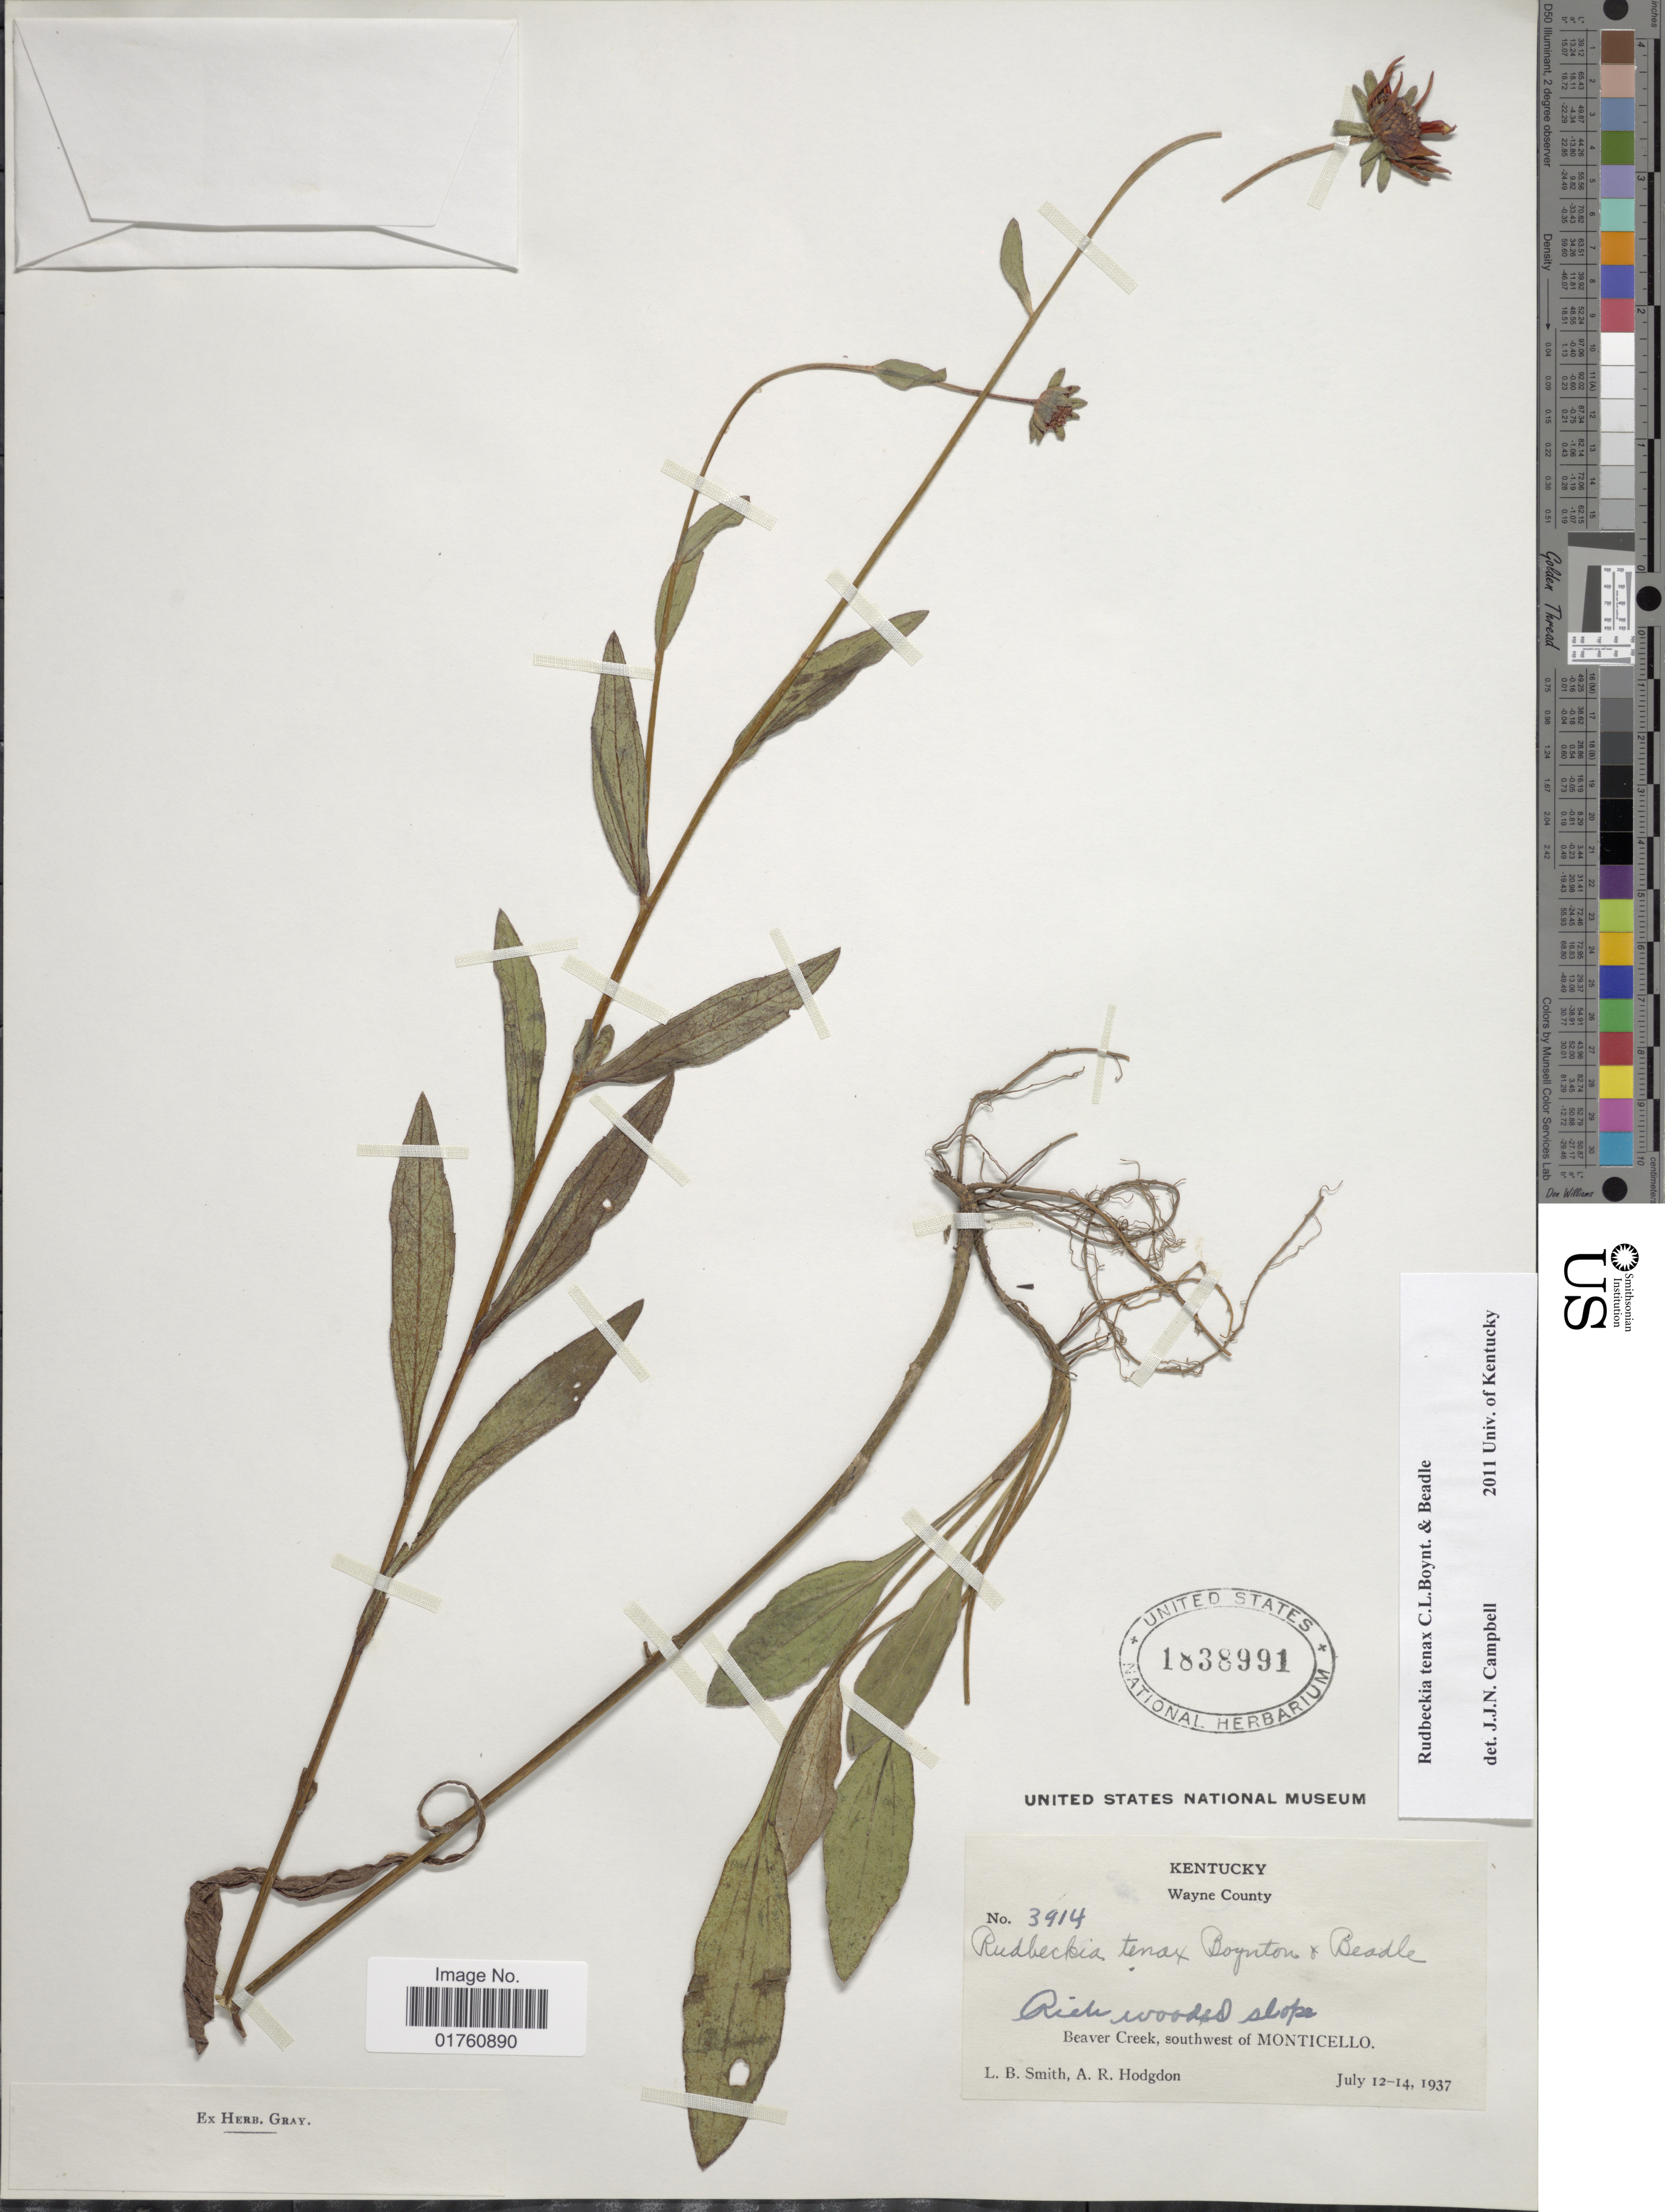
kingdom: Plantae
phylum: Tracheophyta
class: Magnoliopsida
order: Asterales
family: Asteraceae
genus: Rudbeckia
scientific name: Rudbeckia tenax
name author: C.L. Boynton & Beadle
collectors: L. Smith & A. R. Hodgdon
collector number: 3914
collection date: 1937-07-12/1937-07-14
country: United States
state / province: Kentucky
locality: Wayne County, Rich wooded slope, Beaver Creek, southwest of Monticello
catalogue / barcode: US 1838991